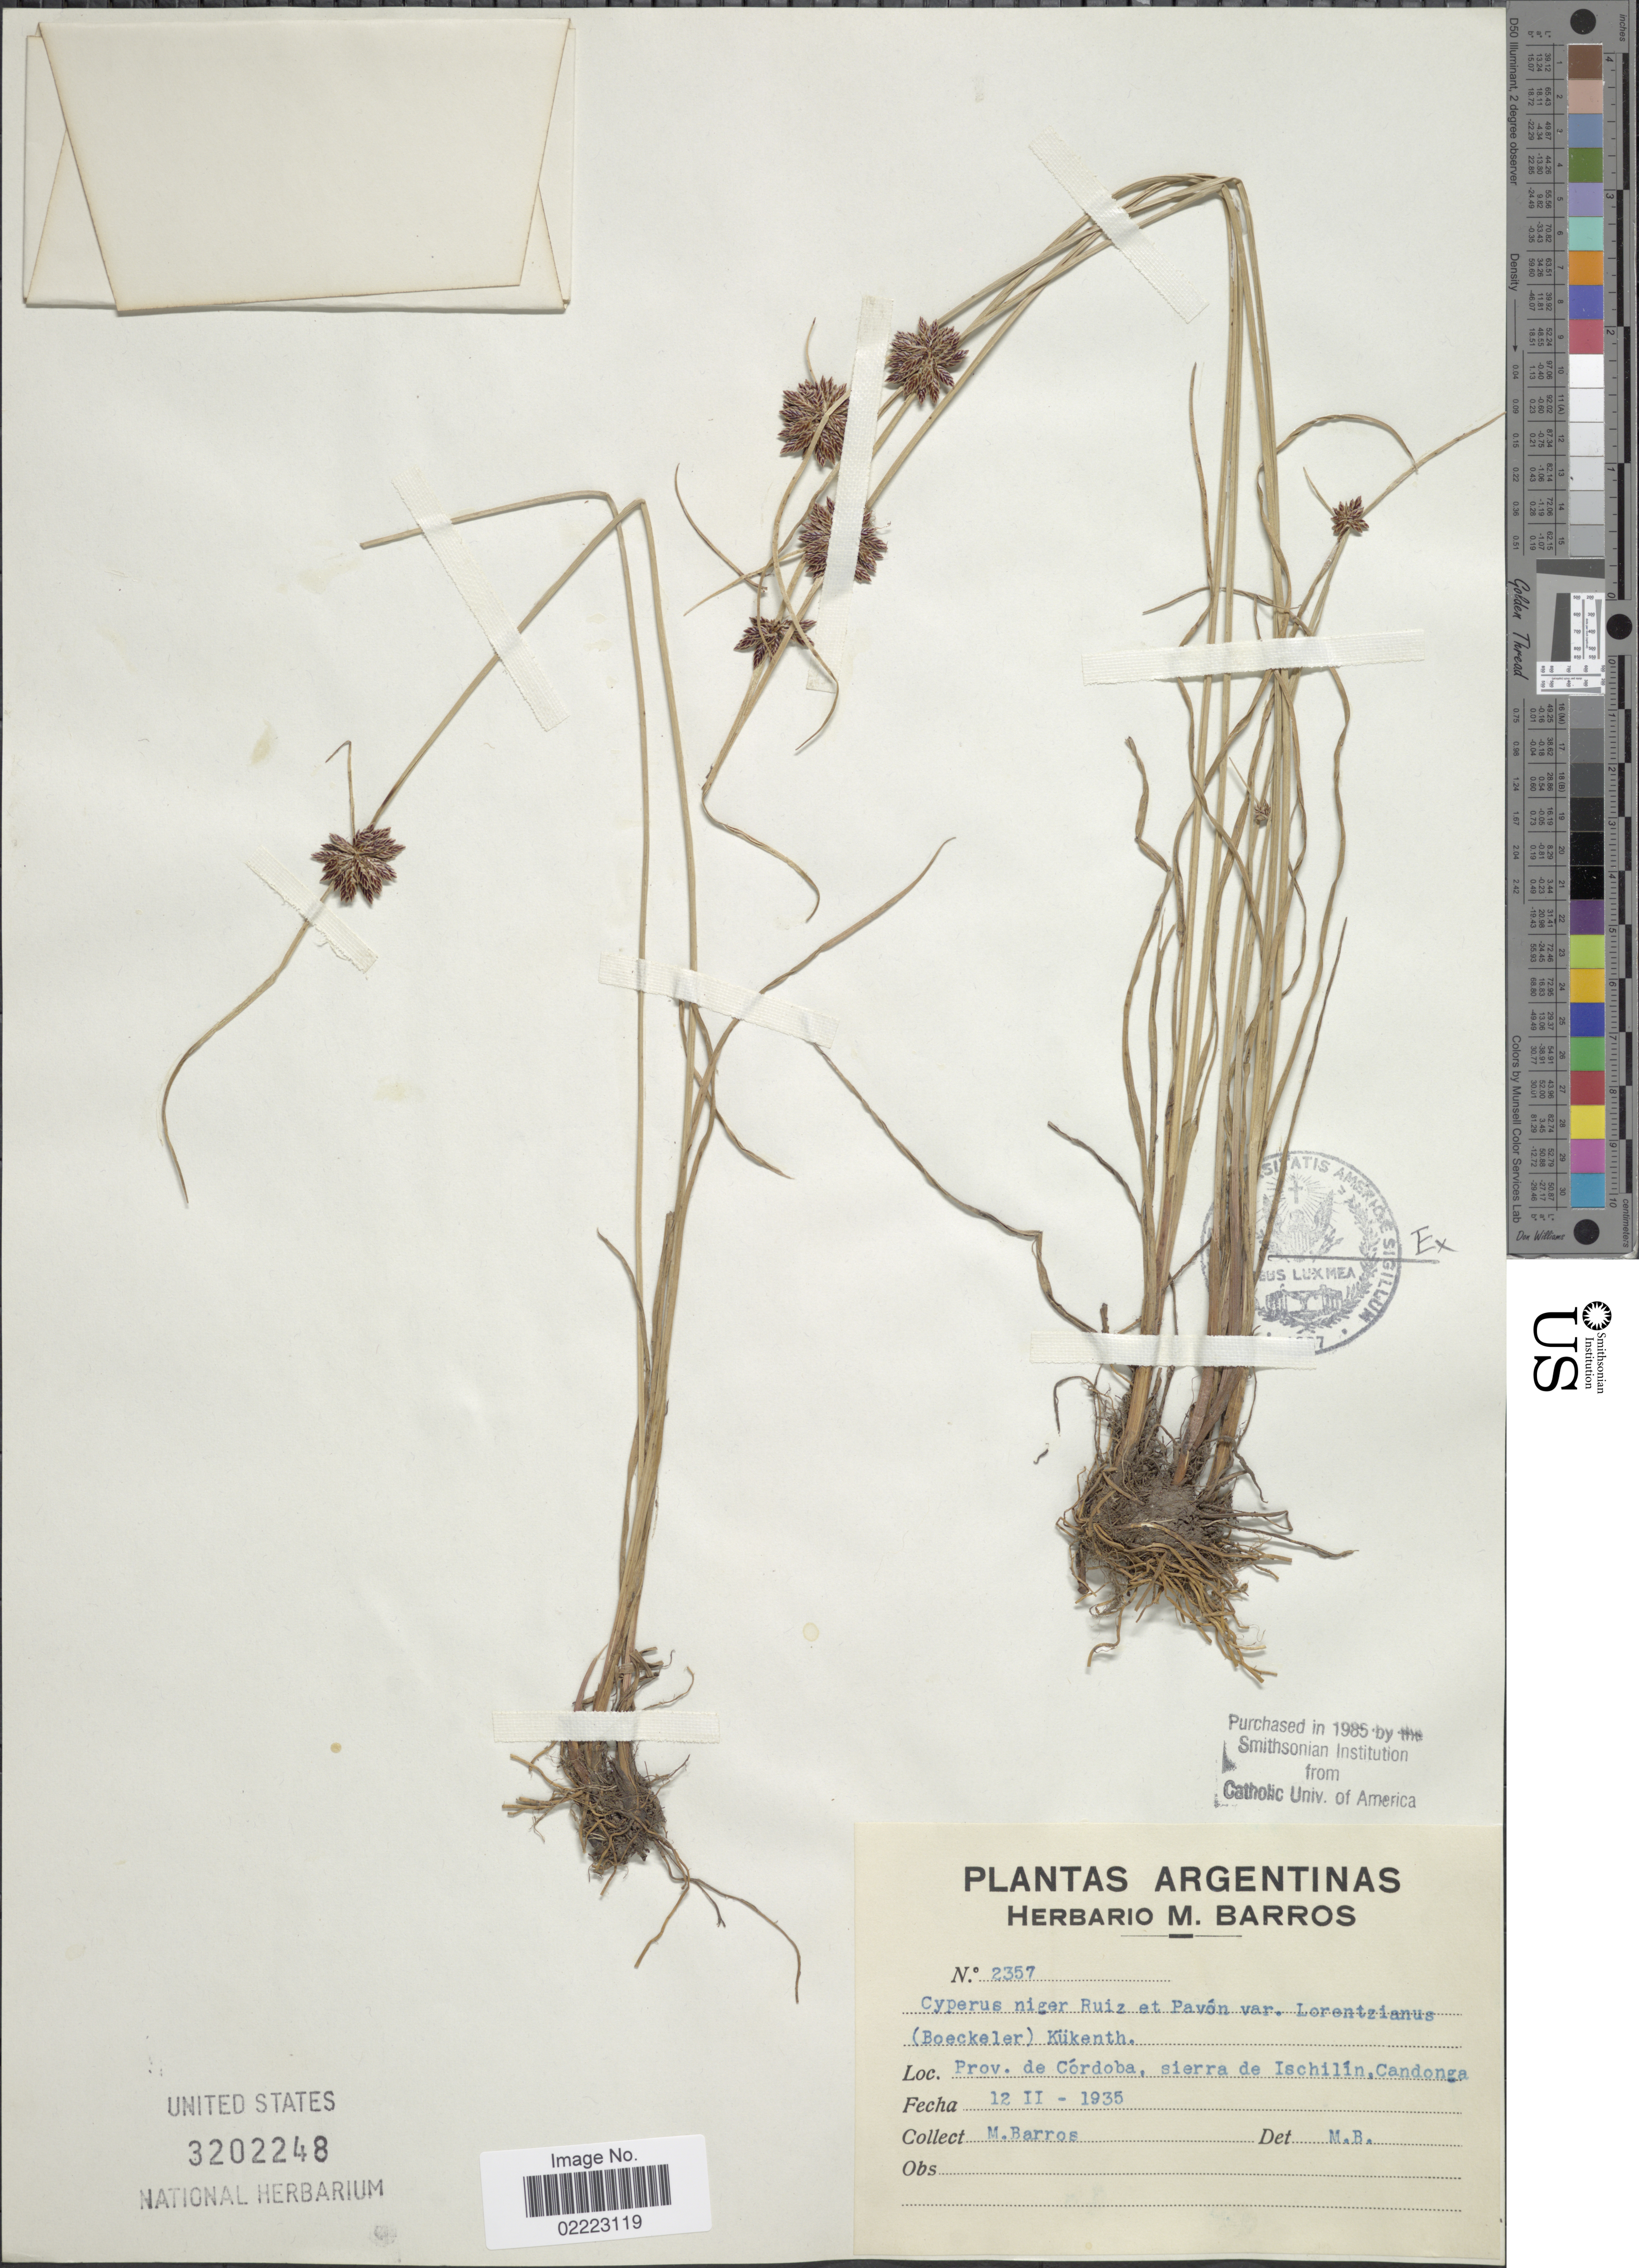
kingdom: Plantae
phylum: Tracheophyta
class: Liliopsida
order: Poales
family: Cyperaceae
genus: Cyperus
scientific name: Cyperus niger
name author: Ruiz & Pav.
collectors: M. Barros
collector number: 2357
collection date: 1935-02-12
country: Colombia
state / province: Córdoba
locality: Sierra de Ischilín, Candonga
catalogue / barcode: US 3202248